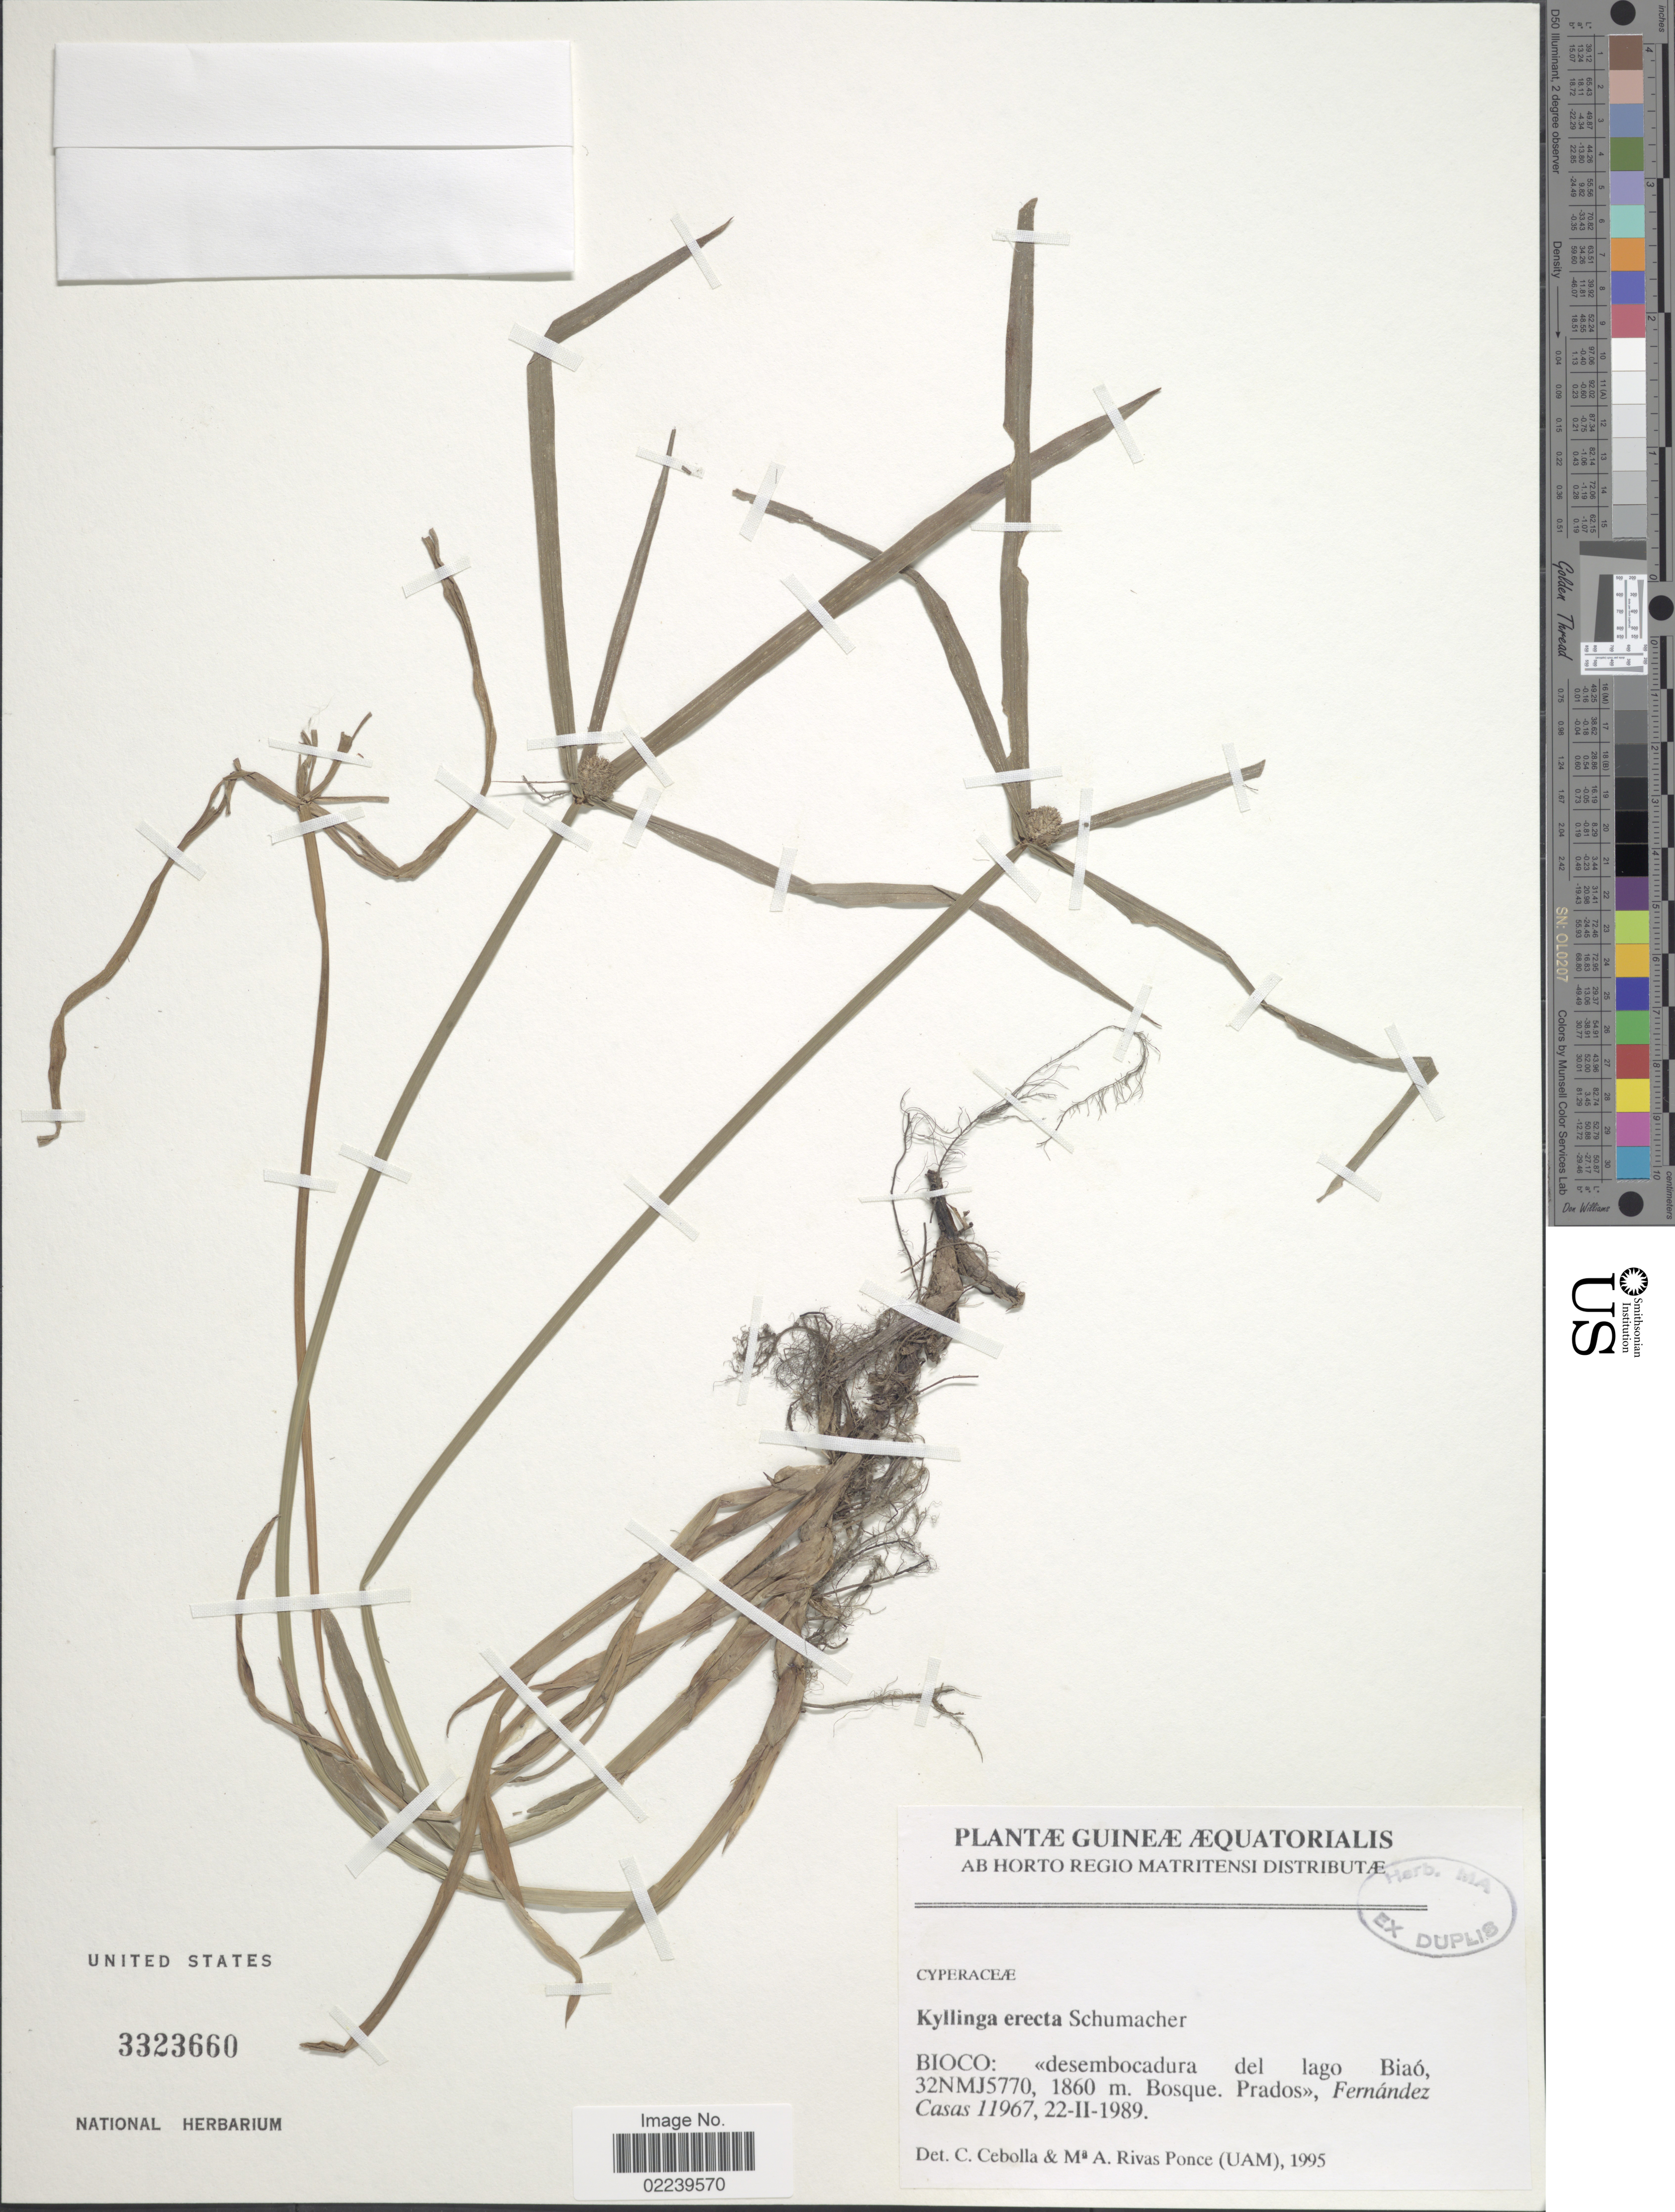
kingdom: Plantae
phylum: Tracheophyta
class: Liliopsida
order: Poales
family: Cyperaceae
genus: Cyperus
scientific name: Cyperus ruwenzoriensis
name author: (C.B. Clarke) Huygh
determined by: Strong, M. T., (US), Smithsonian Institution - National Museum of Natural History (UNITED STATES)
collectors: F. Casas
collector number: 11967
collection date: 1989-02-22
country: Equatorial Guinea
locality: Bioco: <<desembocadura>> del lago Biao, 32NMJ5770.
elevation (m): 1860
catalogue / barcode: US 3323660